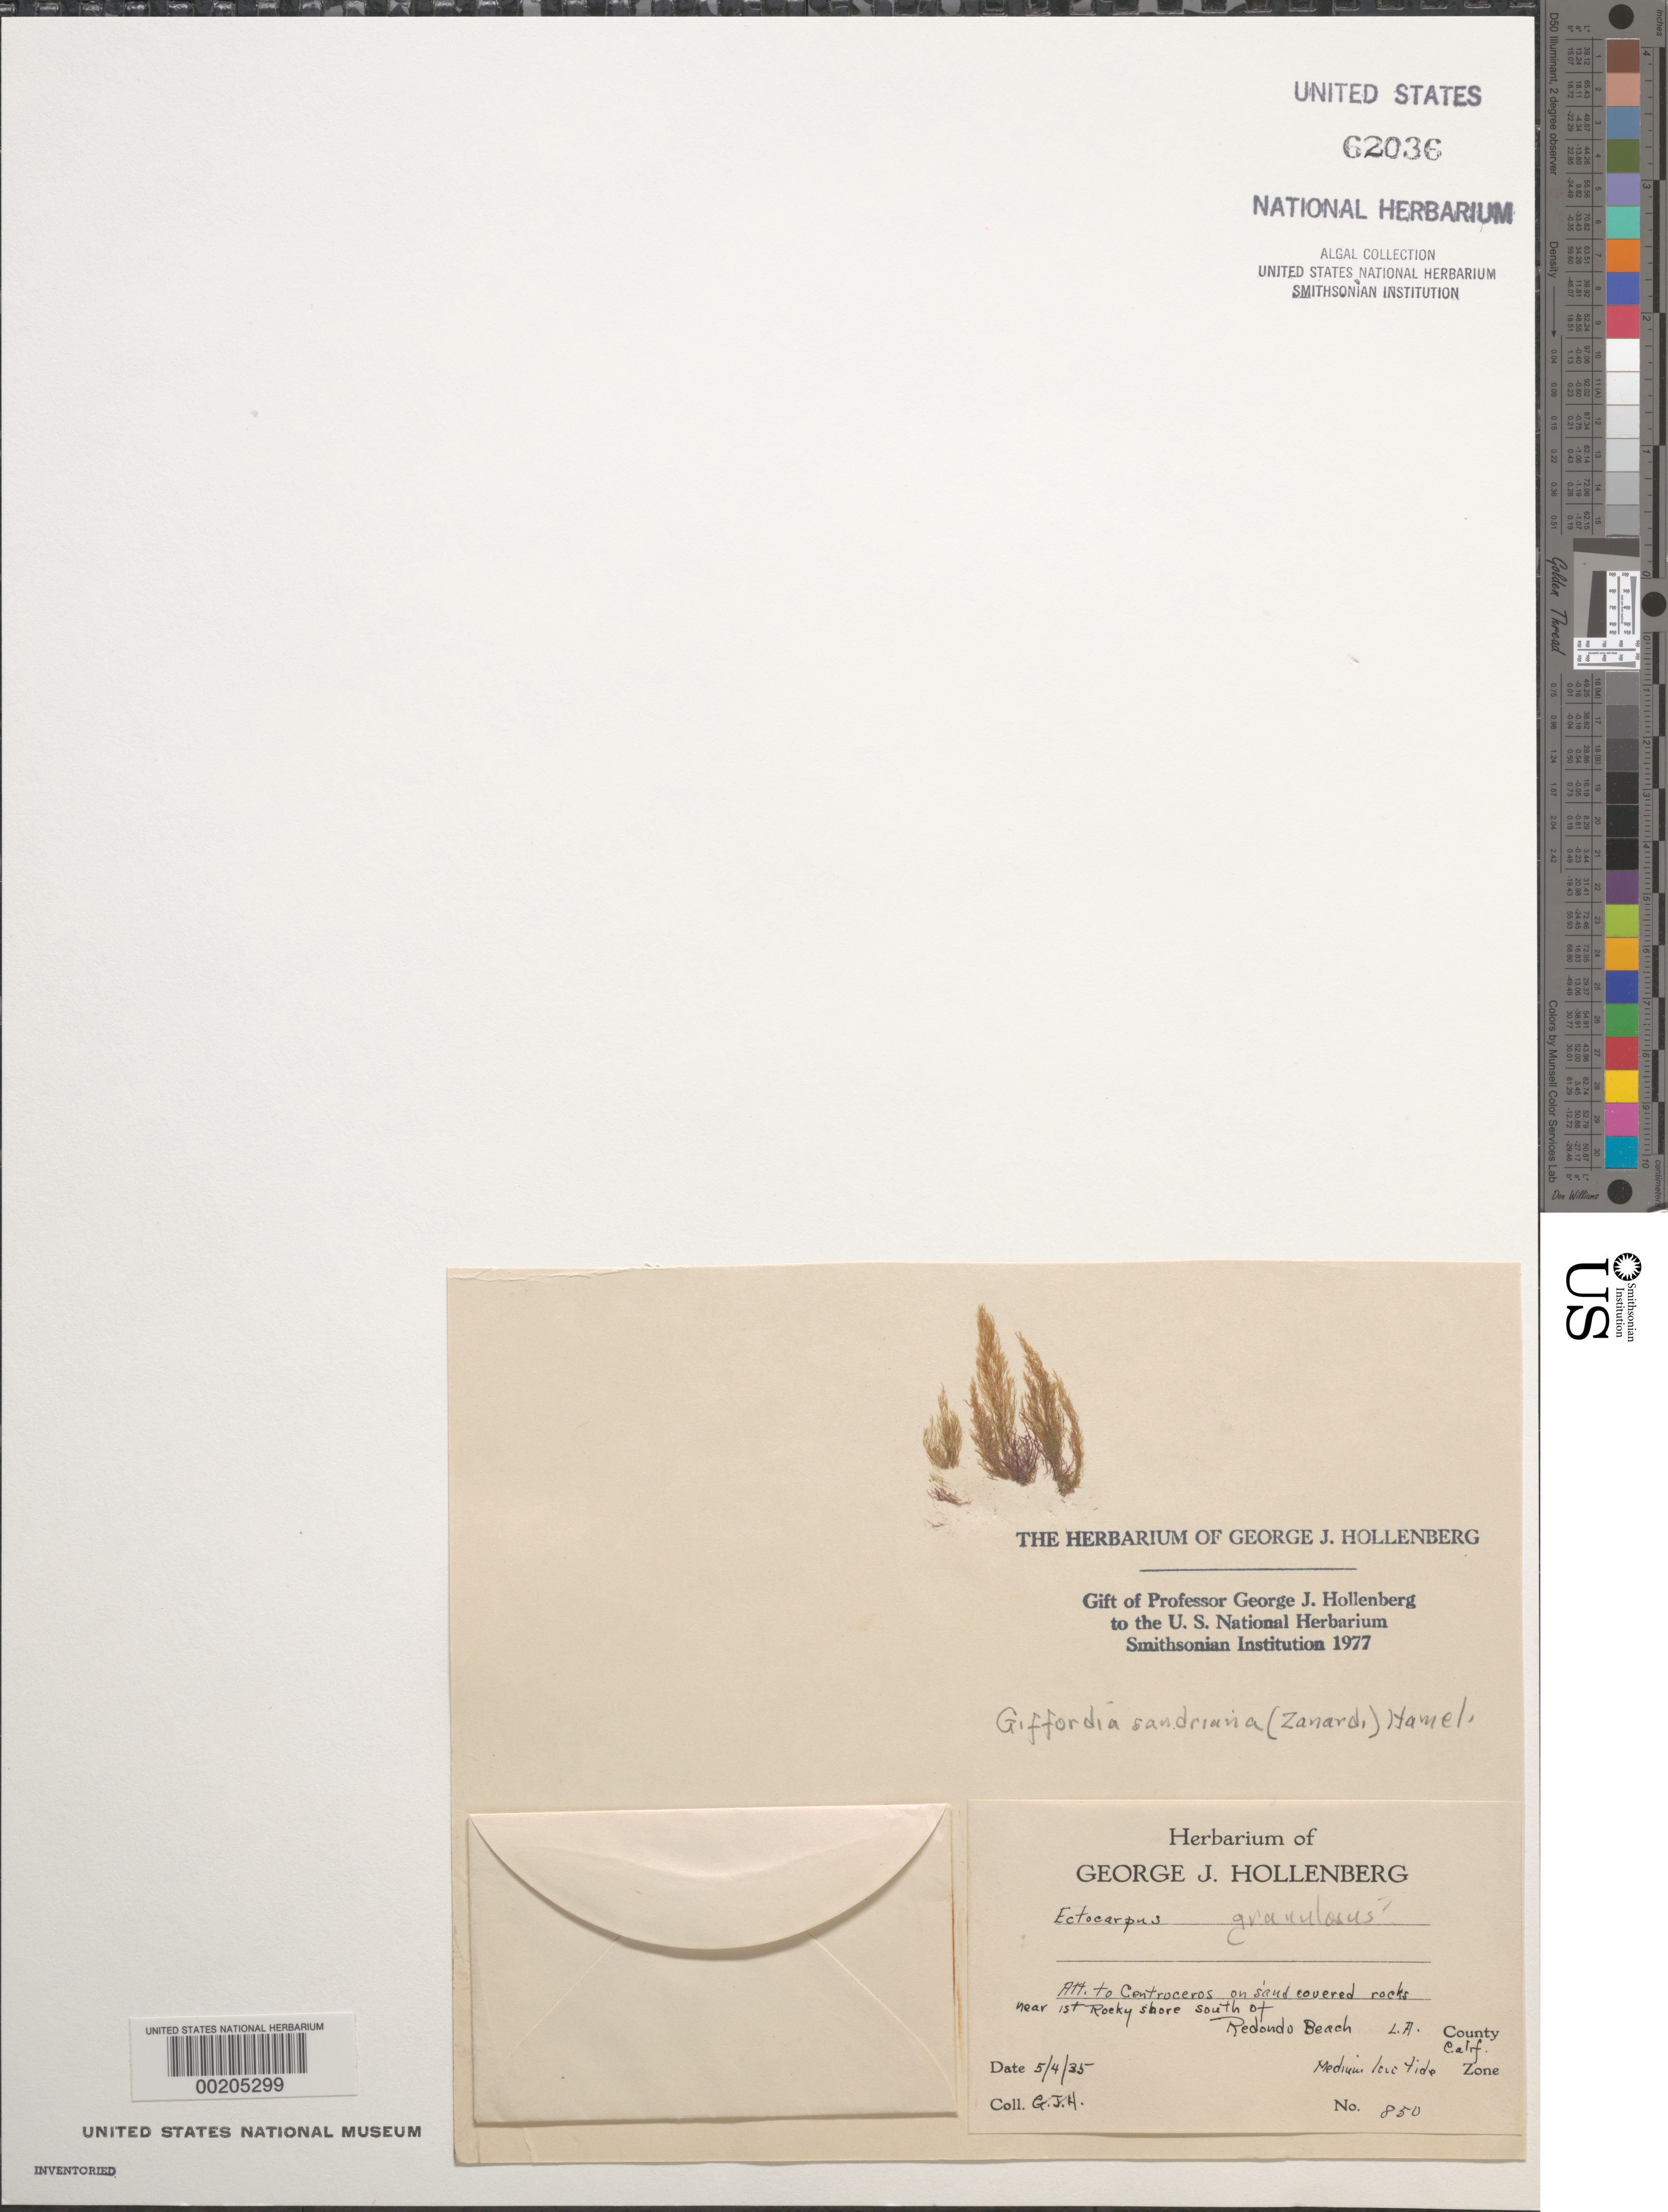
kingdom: Chromista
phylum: Ochrophyta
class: Phaeophyceae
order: Ectocarpales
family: Acinetosporaceae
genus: Hincksia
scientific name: Hincksia sandriana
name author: (Zanardini) P.C. Silva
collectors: G. Hollenberg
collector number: GJH 850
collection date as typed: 04 May 1935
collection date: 1935-05-04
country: United States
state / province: California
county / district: Los Angeles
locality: South of Redondo Beach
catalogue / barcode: US 62036